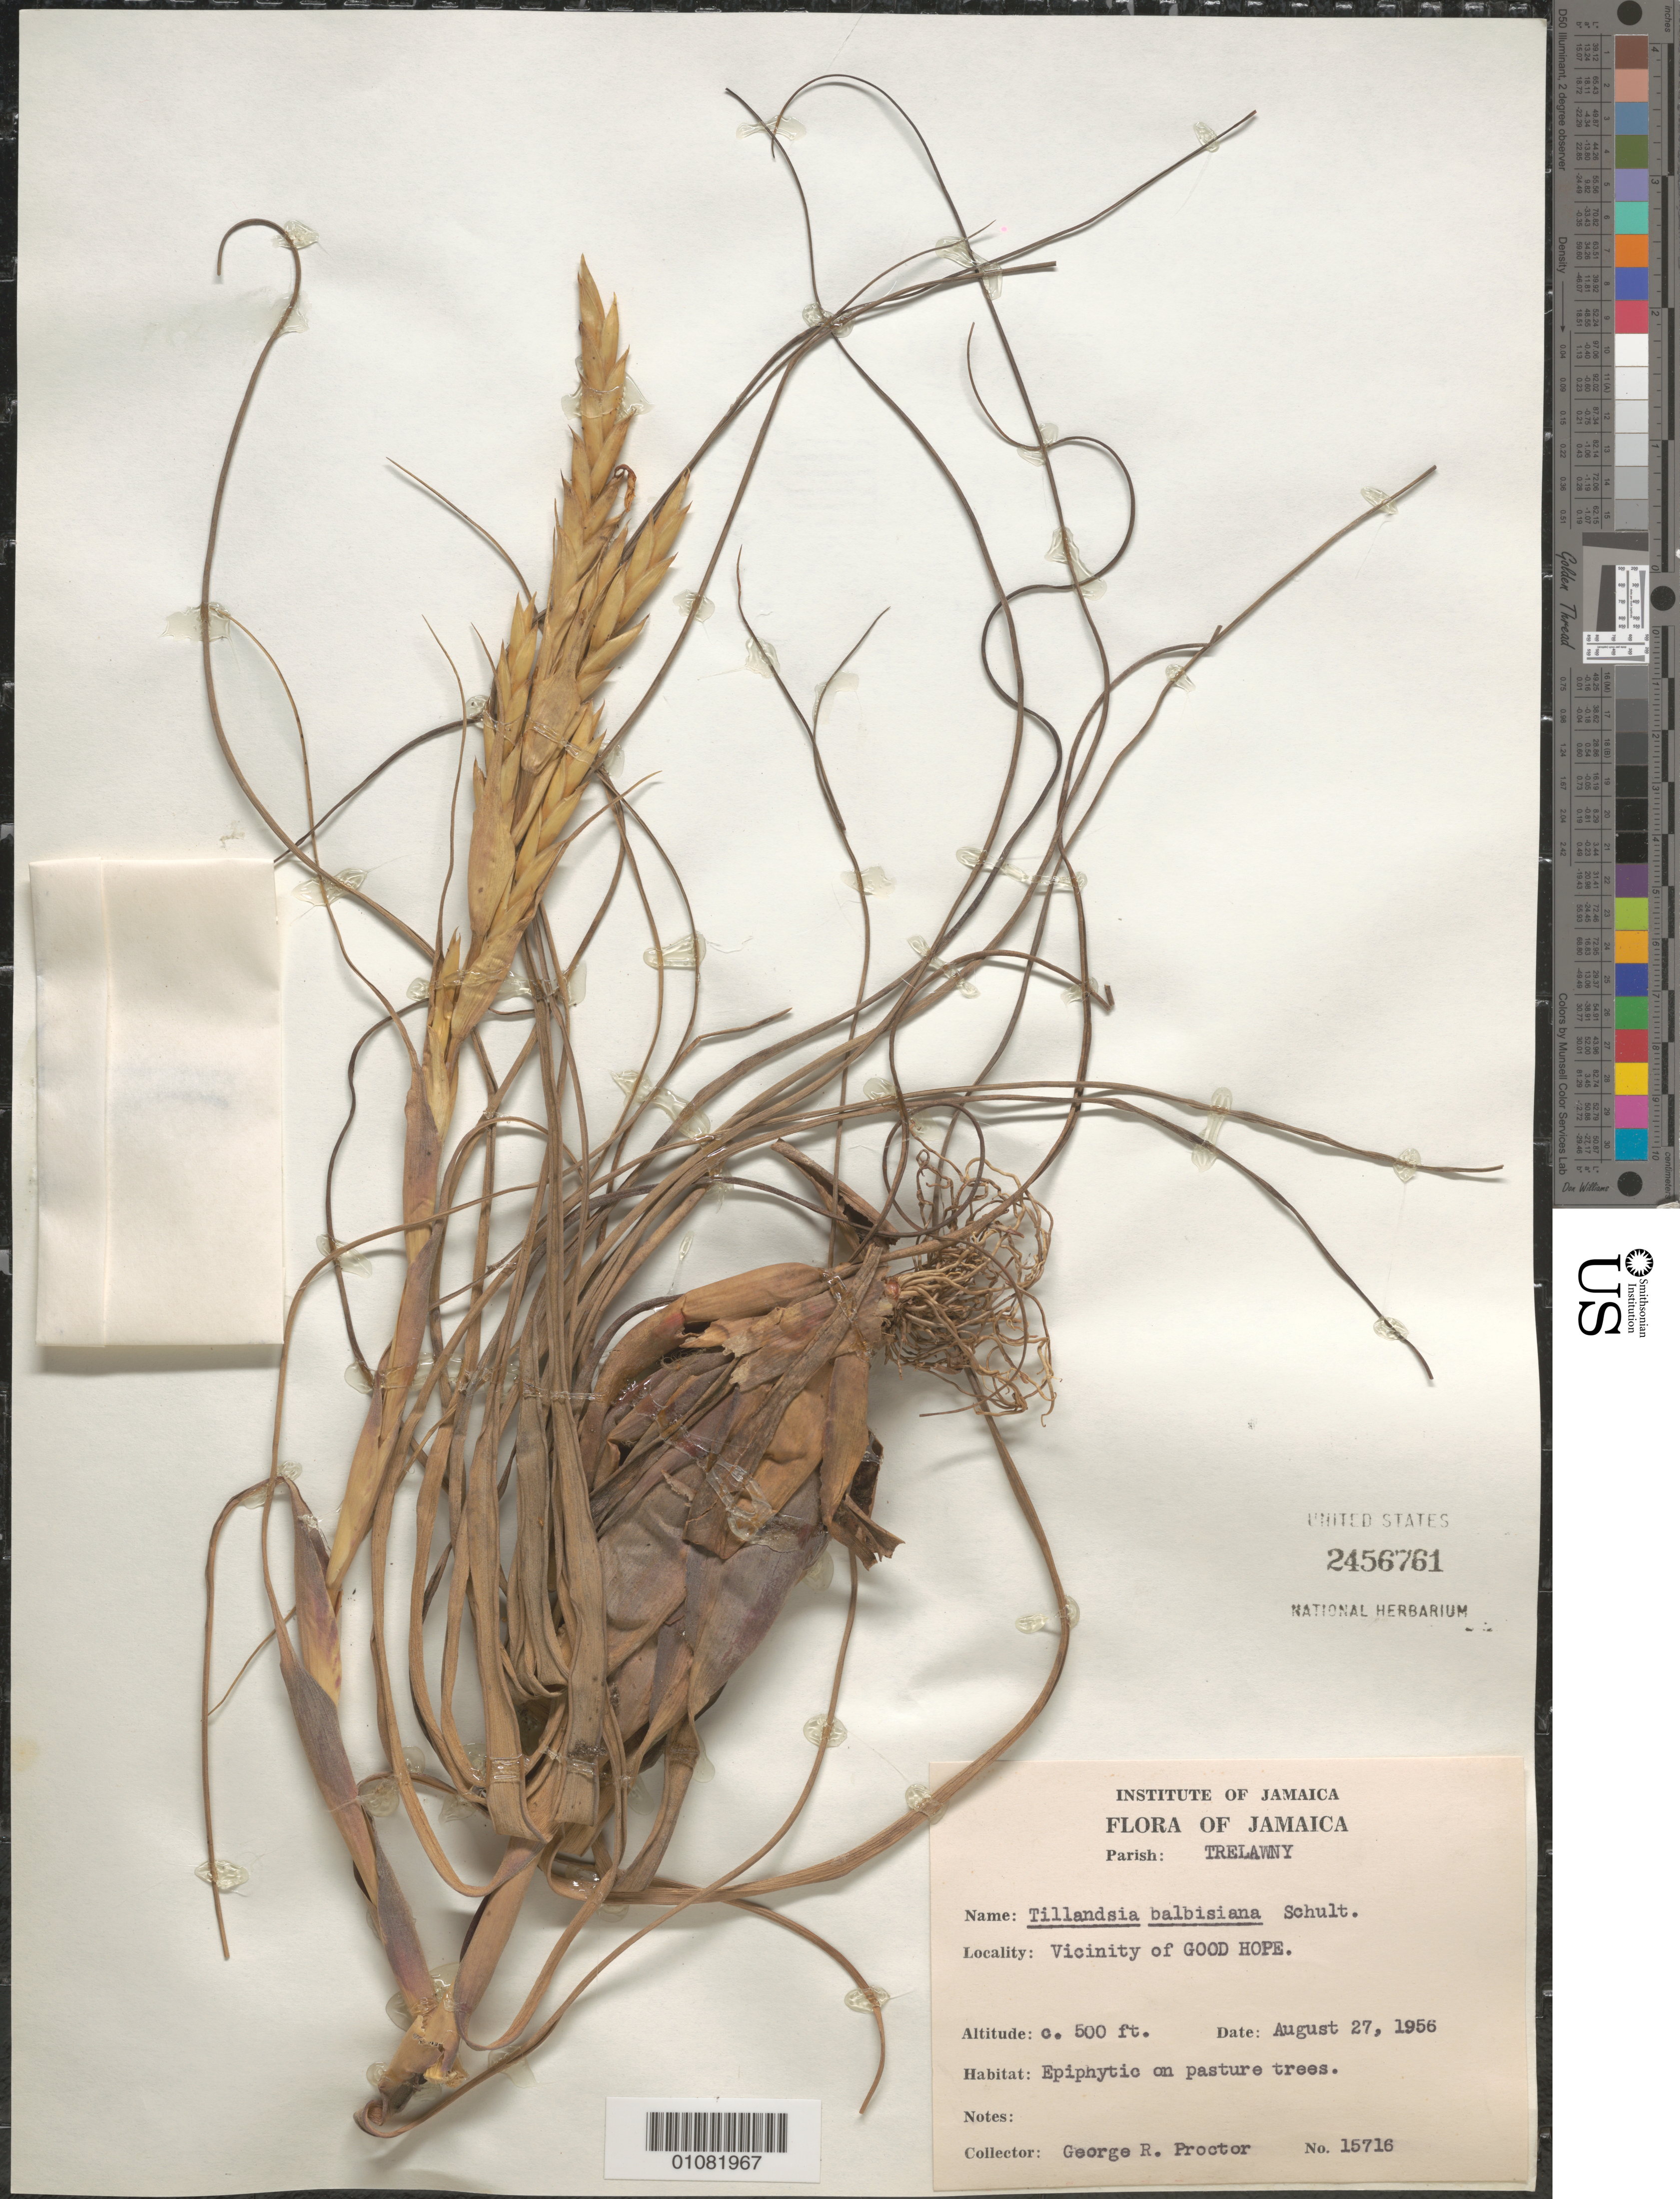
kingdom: Plantae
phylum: Tracheophyta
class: Liliopsida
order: Poales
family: Bromeliaceae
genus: Tillandsia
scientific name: Tillandsia balbisiana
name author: Schult. f.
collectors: G. R. Proctor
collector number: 15716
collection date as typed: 27 Aug 1956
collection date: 1956-08-27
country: Jamaica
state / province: Trelawny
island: Jamaica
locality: Vicinity of Good Hope.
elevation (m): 152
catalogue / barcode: US 2456761